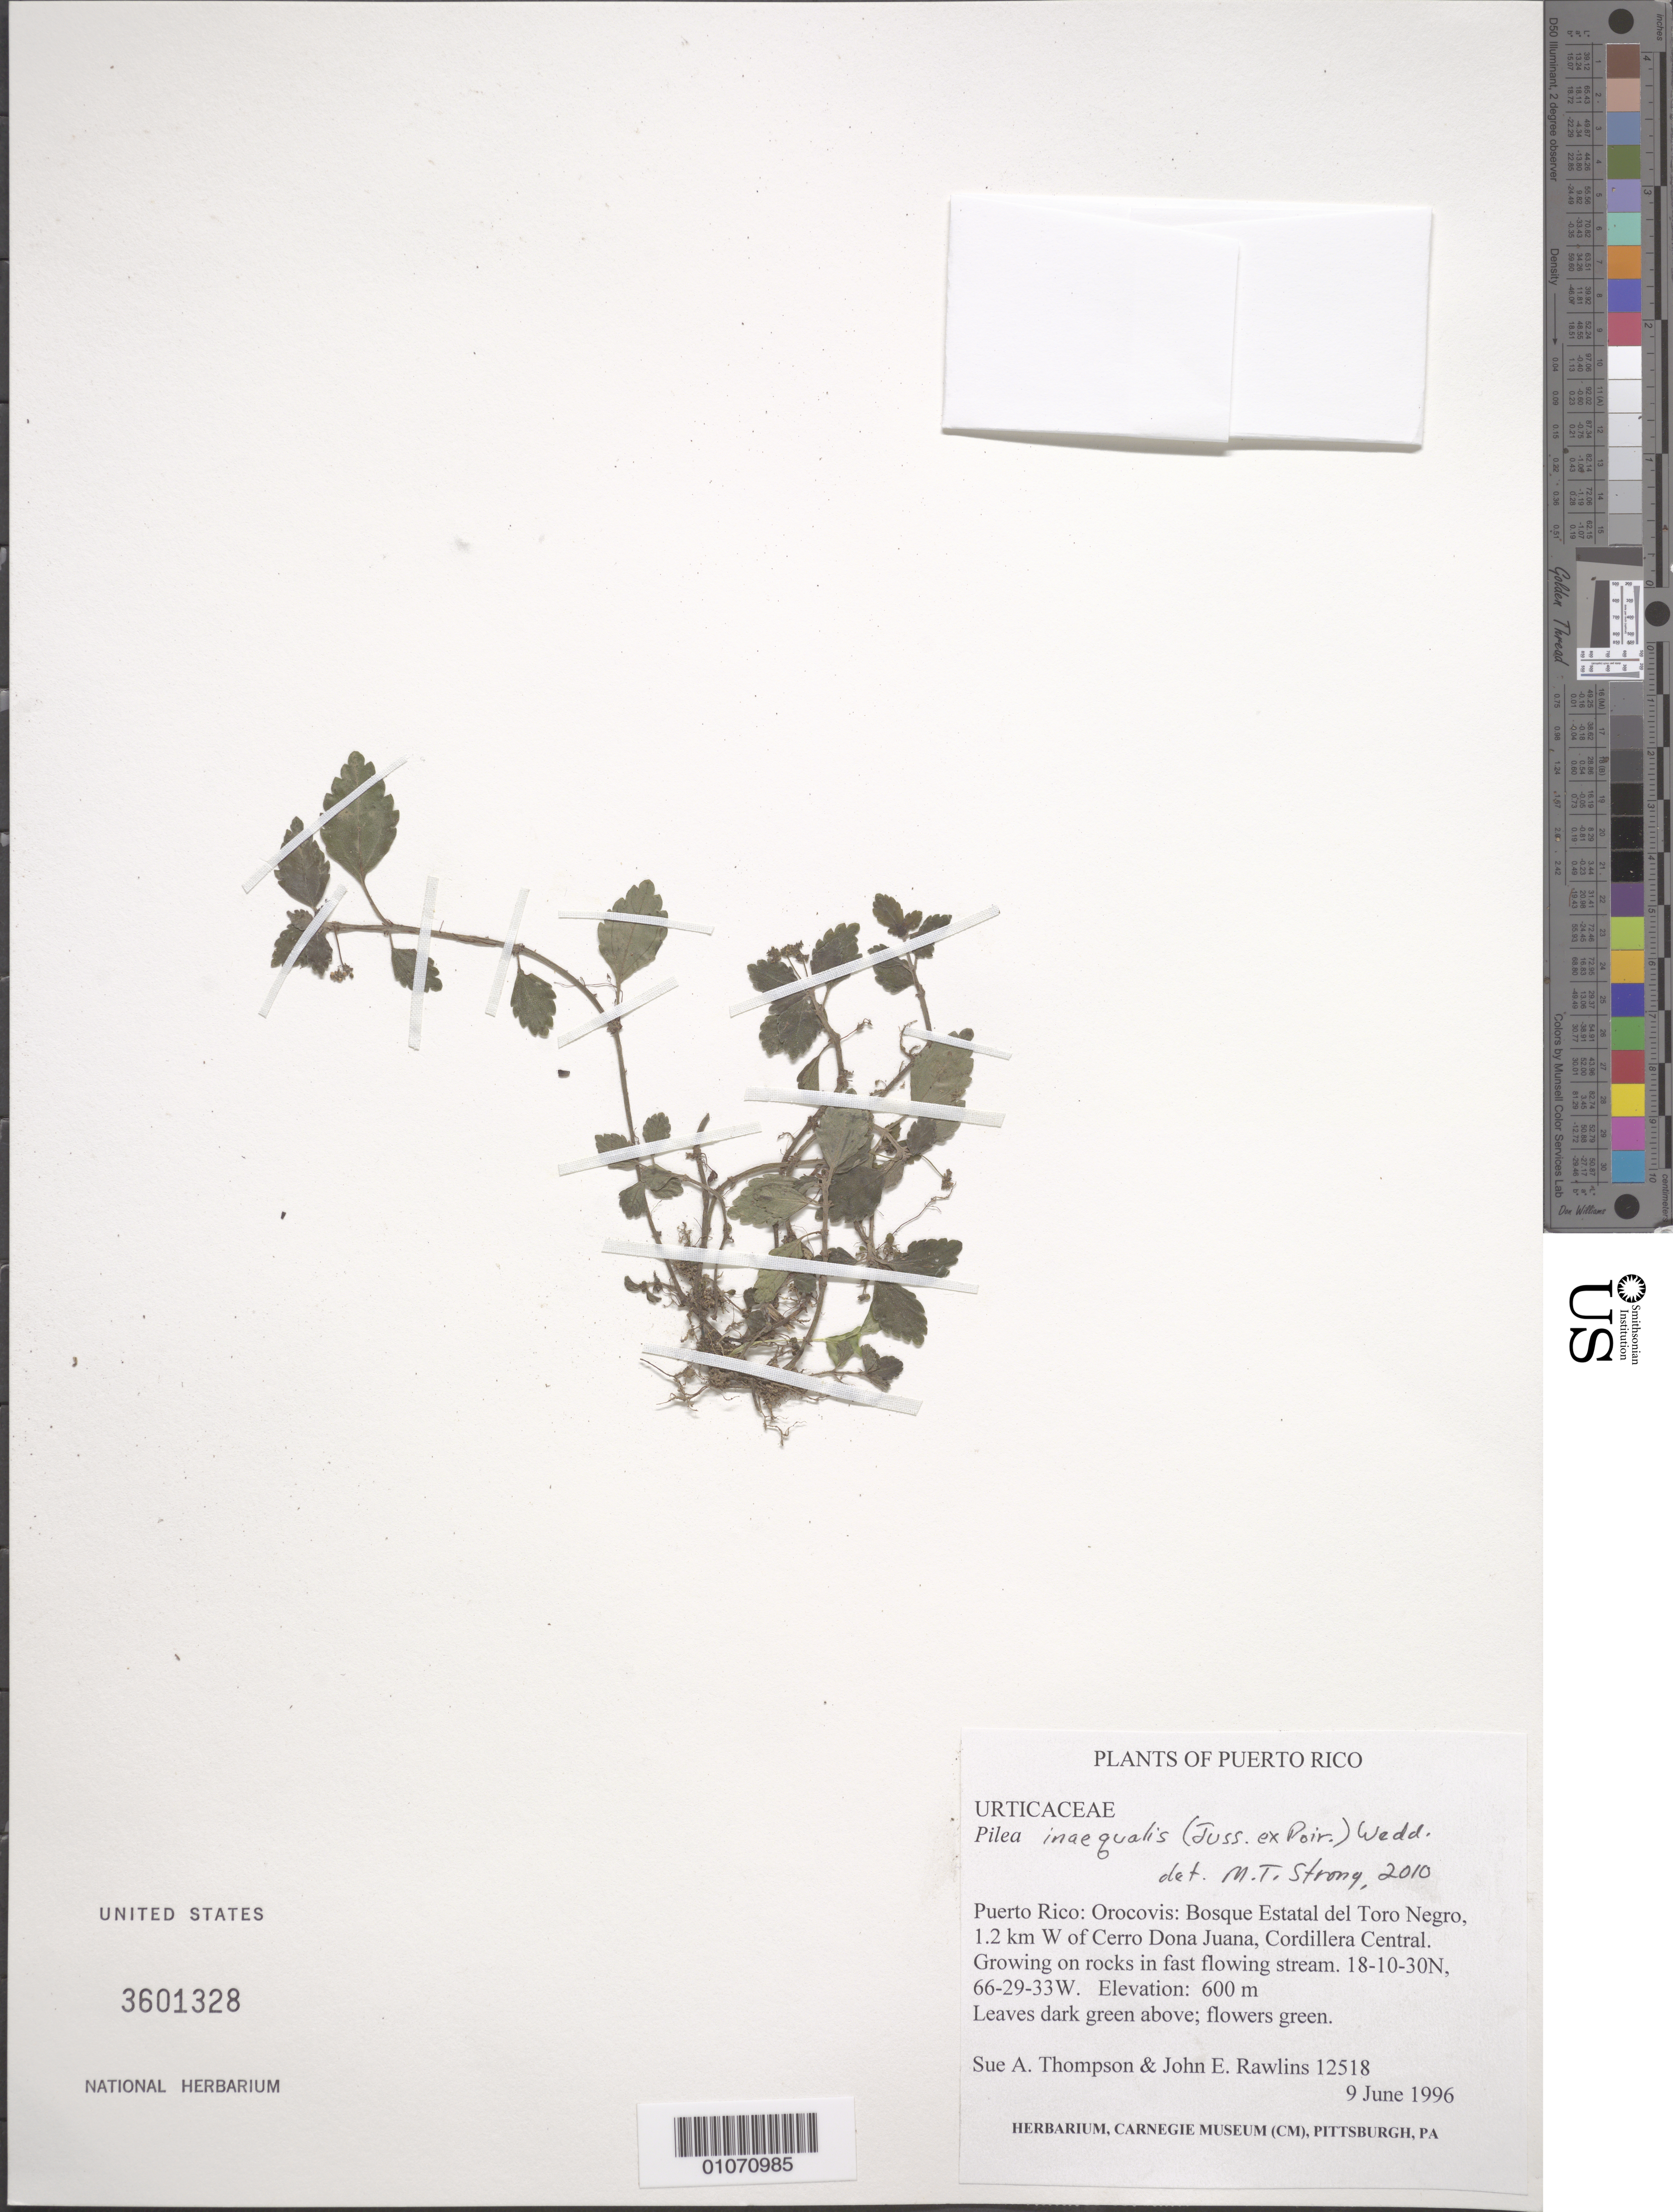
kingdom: Plantae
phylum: Tracheophyta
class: Magnoliopsida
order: Rosales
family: Urticaceae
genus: Pilea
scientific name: Pilea inaequalis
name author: (Juss. ex Poir.) Wedd.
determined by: Strong, M. T., (US), Smithsonian Institution - National Museum of Natural History (UNITED STATES)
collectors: S. A. Thompson & J. Rawlins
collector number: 12518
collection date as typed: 09 Jun 1996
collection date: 1996-06-09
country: Puerto Rico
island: Puerto Rico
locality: Orocovis; Bosque Estatal del Toro Negro, 1.2 km W of Cerro Dona Juana, Cordillera Central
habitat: Growing on rocks in fast flowing stream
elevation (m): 600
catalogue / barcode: US 3601328